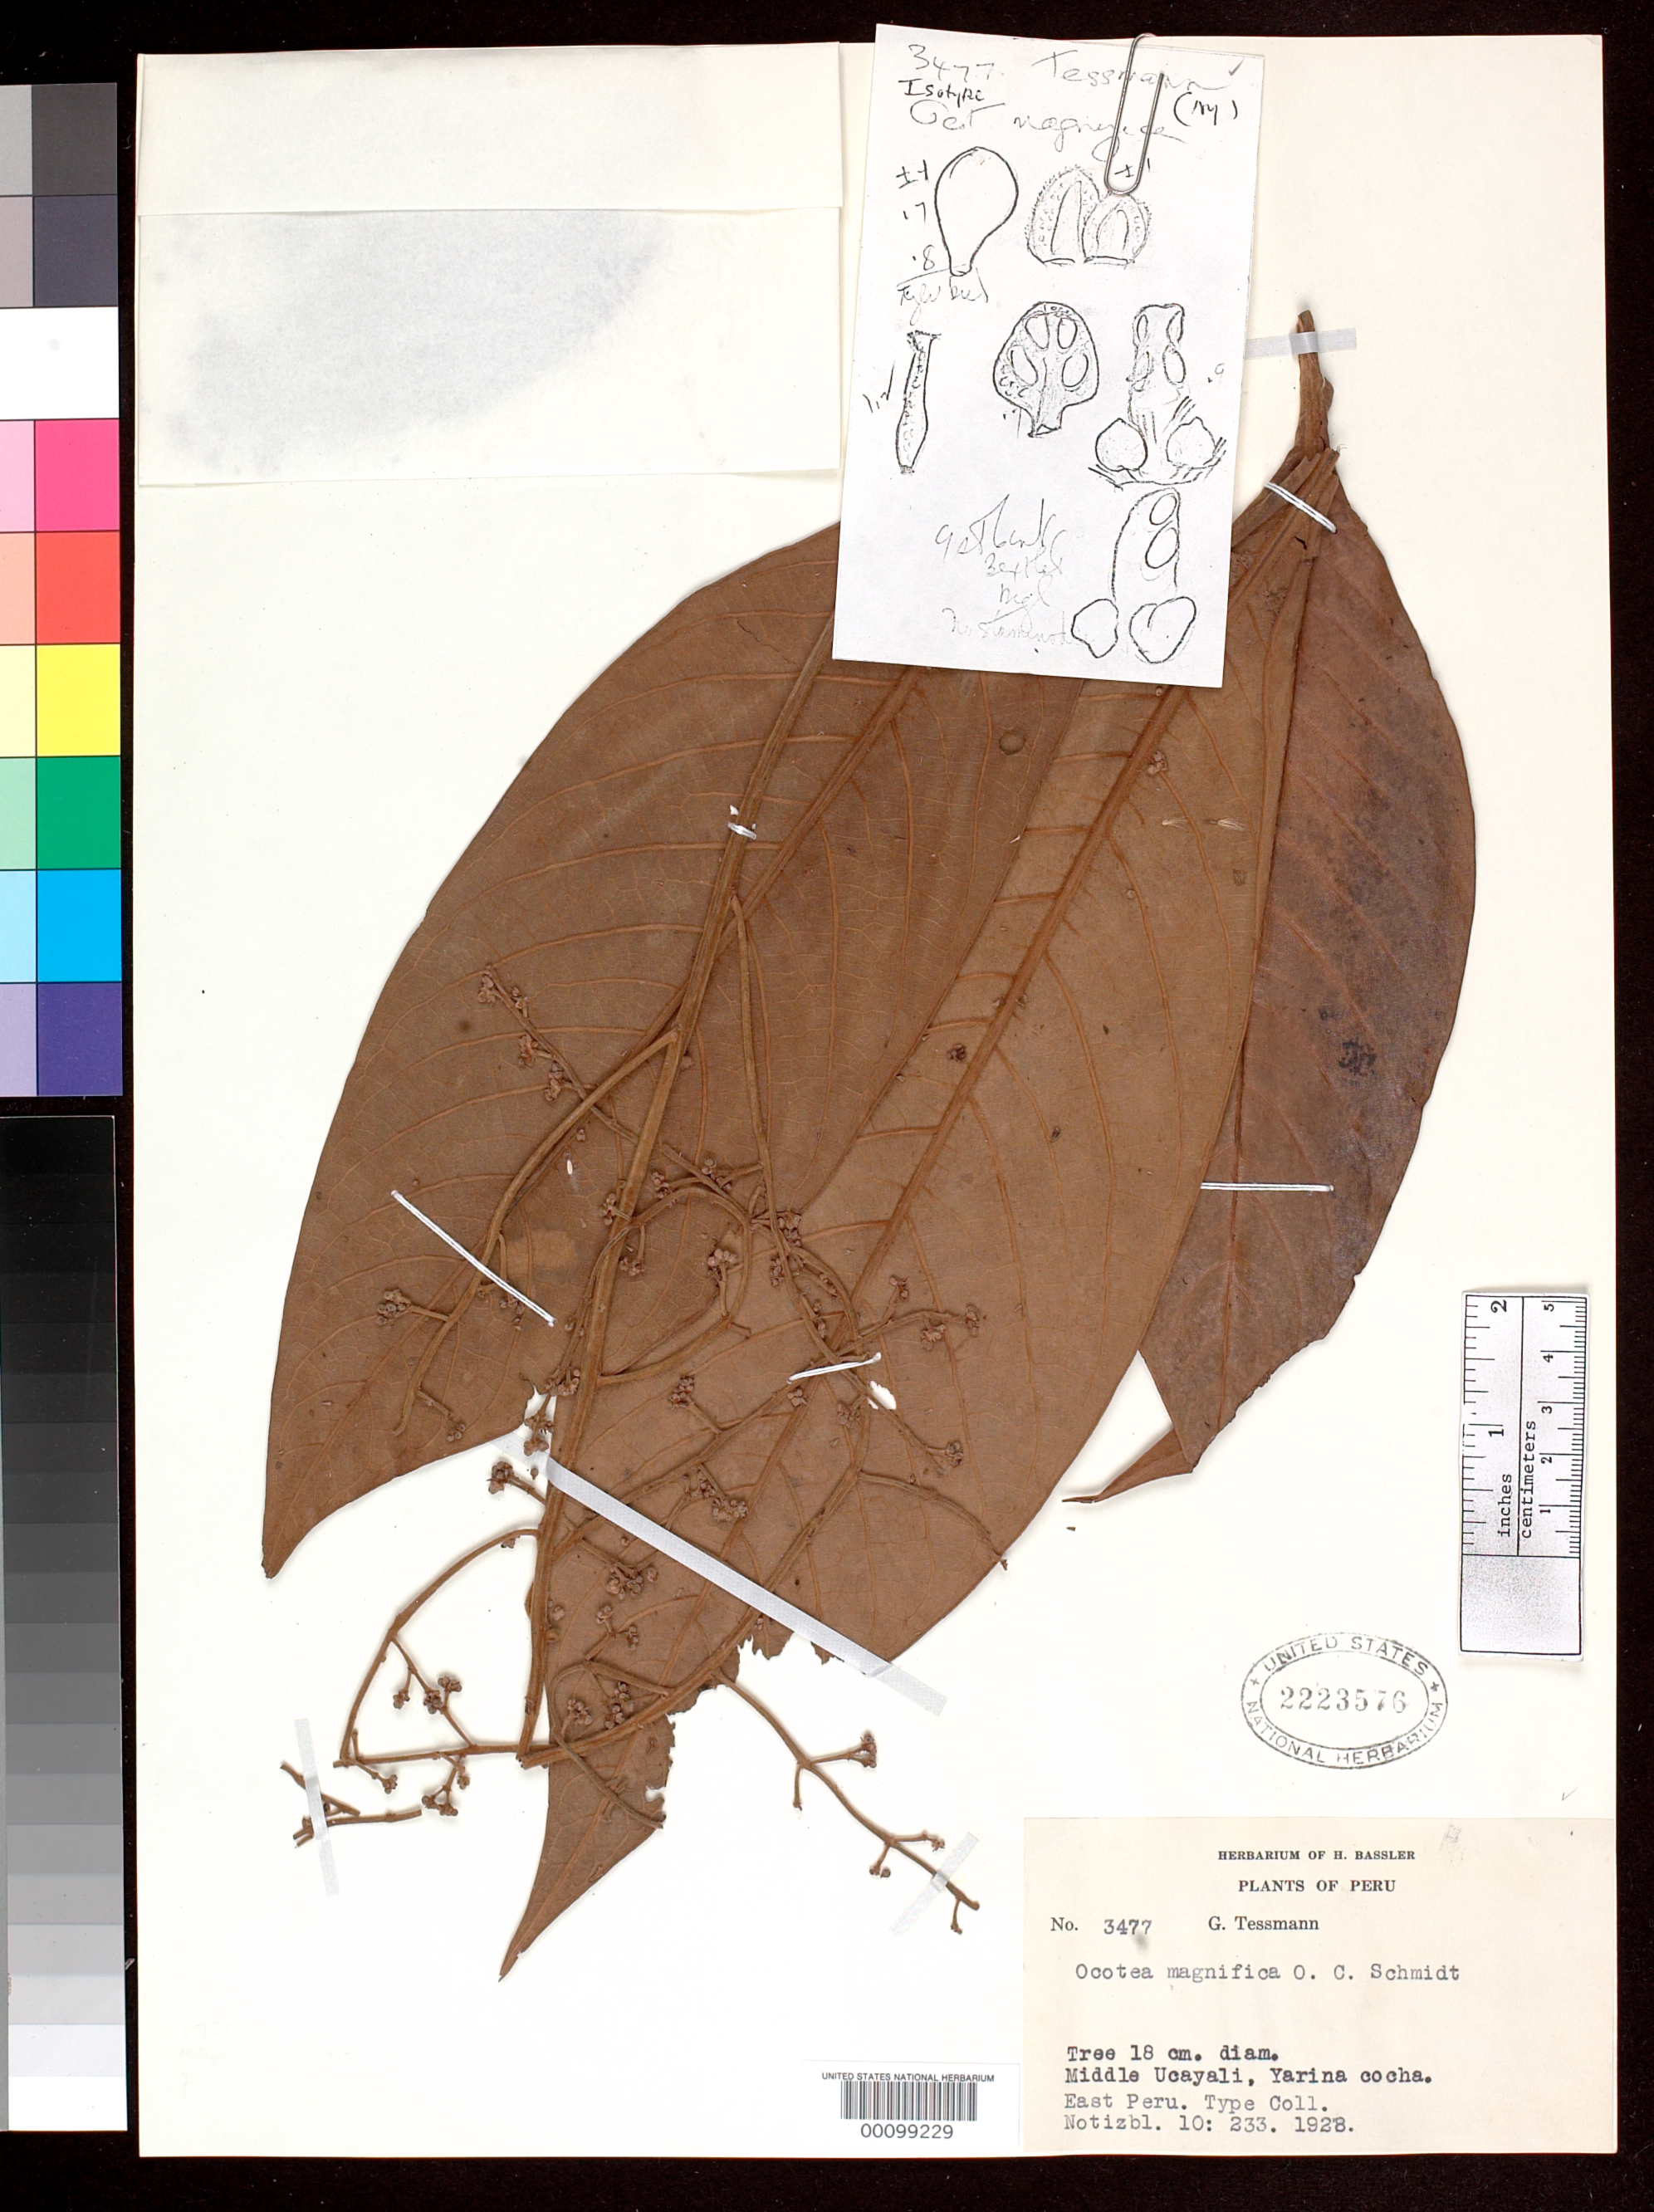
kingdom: Plantae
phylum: Tracheophyta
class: Magnoliopsida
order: Laurales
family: Lauraceae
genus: Ocotea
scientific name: Ocotea magnifica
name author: O.C. Schmidt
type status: Isotype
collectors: G. Tessmann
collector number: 3477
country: Peru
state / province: Loreto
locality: Yarina-Cocha.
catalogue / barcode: US 2223576